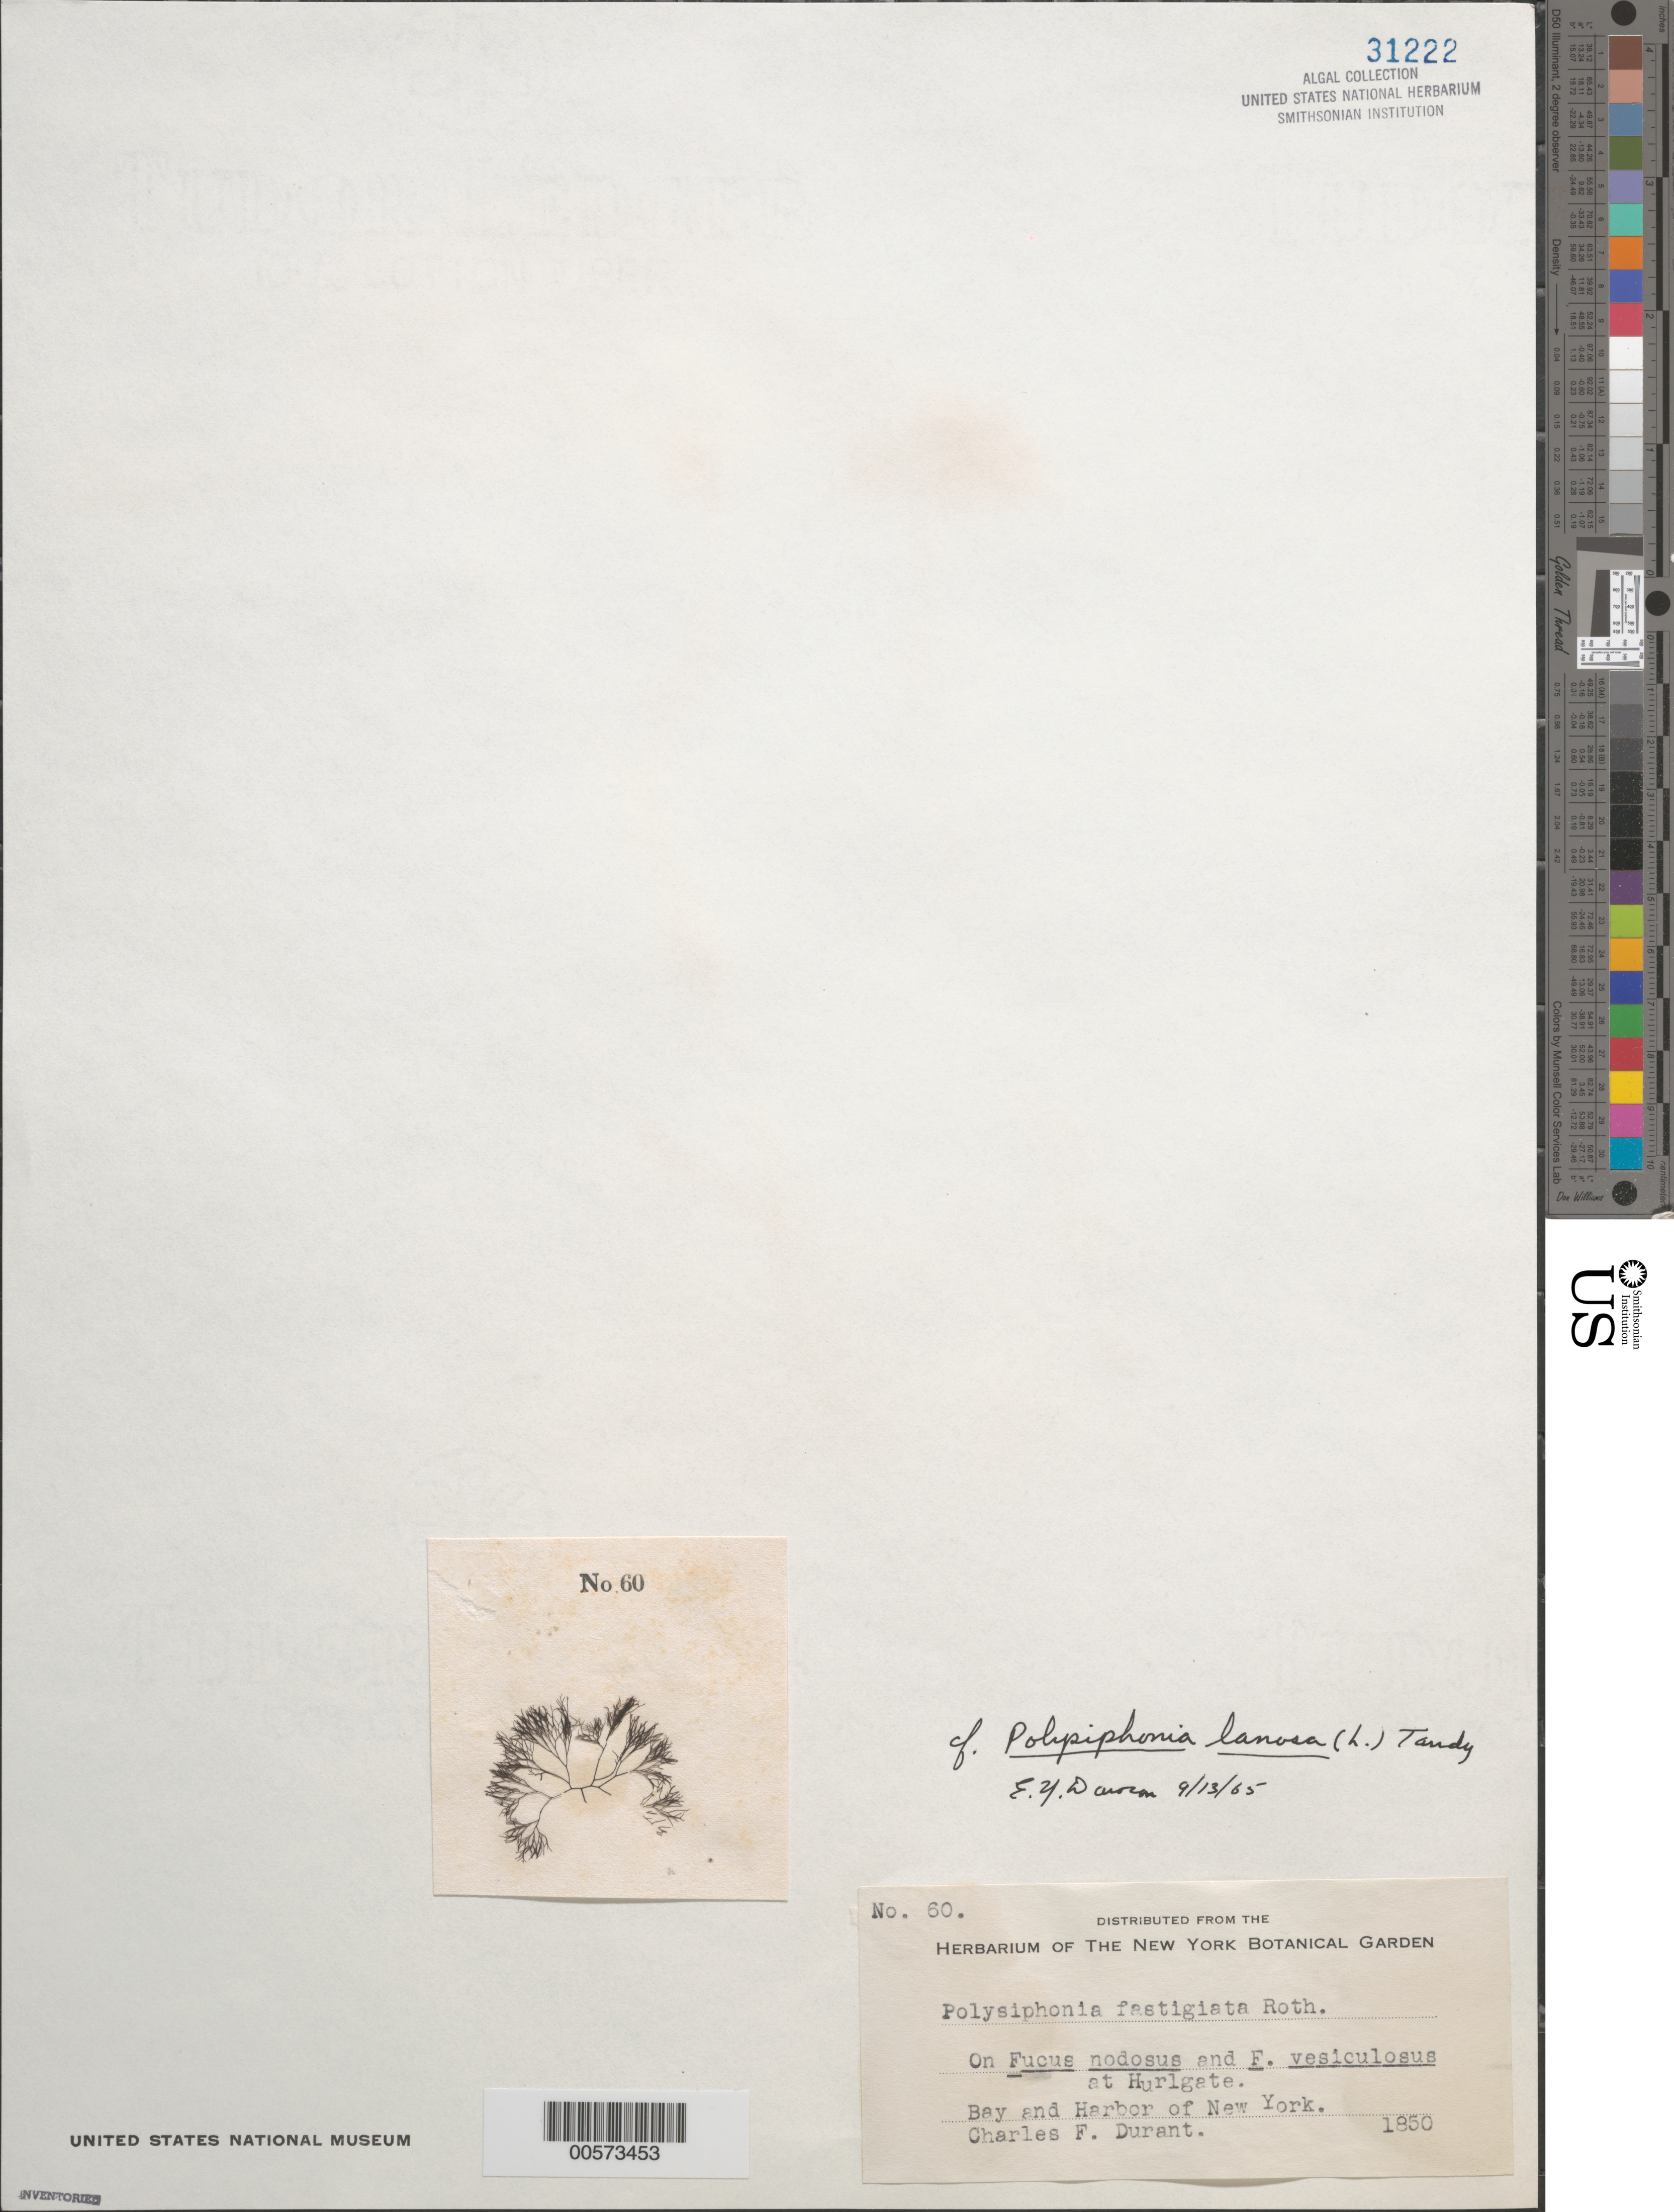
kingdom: Plantae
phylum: Rhodophyta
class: Florideophyceae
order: Ceramiales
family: Rhodomelaceae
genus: Vertebrata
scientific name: Vertebrata lanosa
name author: (L.) T.A. Chr.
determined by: Algae name updating Project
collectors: C. Durant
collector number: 60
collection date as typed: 1850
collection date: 1850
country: United States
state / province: New York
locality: Hurlgate, New York Bay and New York Harbor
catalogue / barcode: US 31222